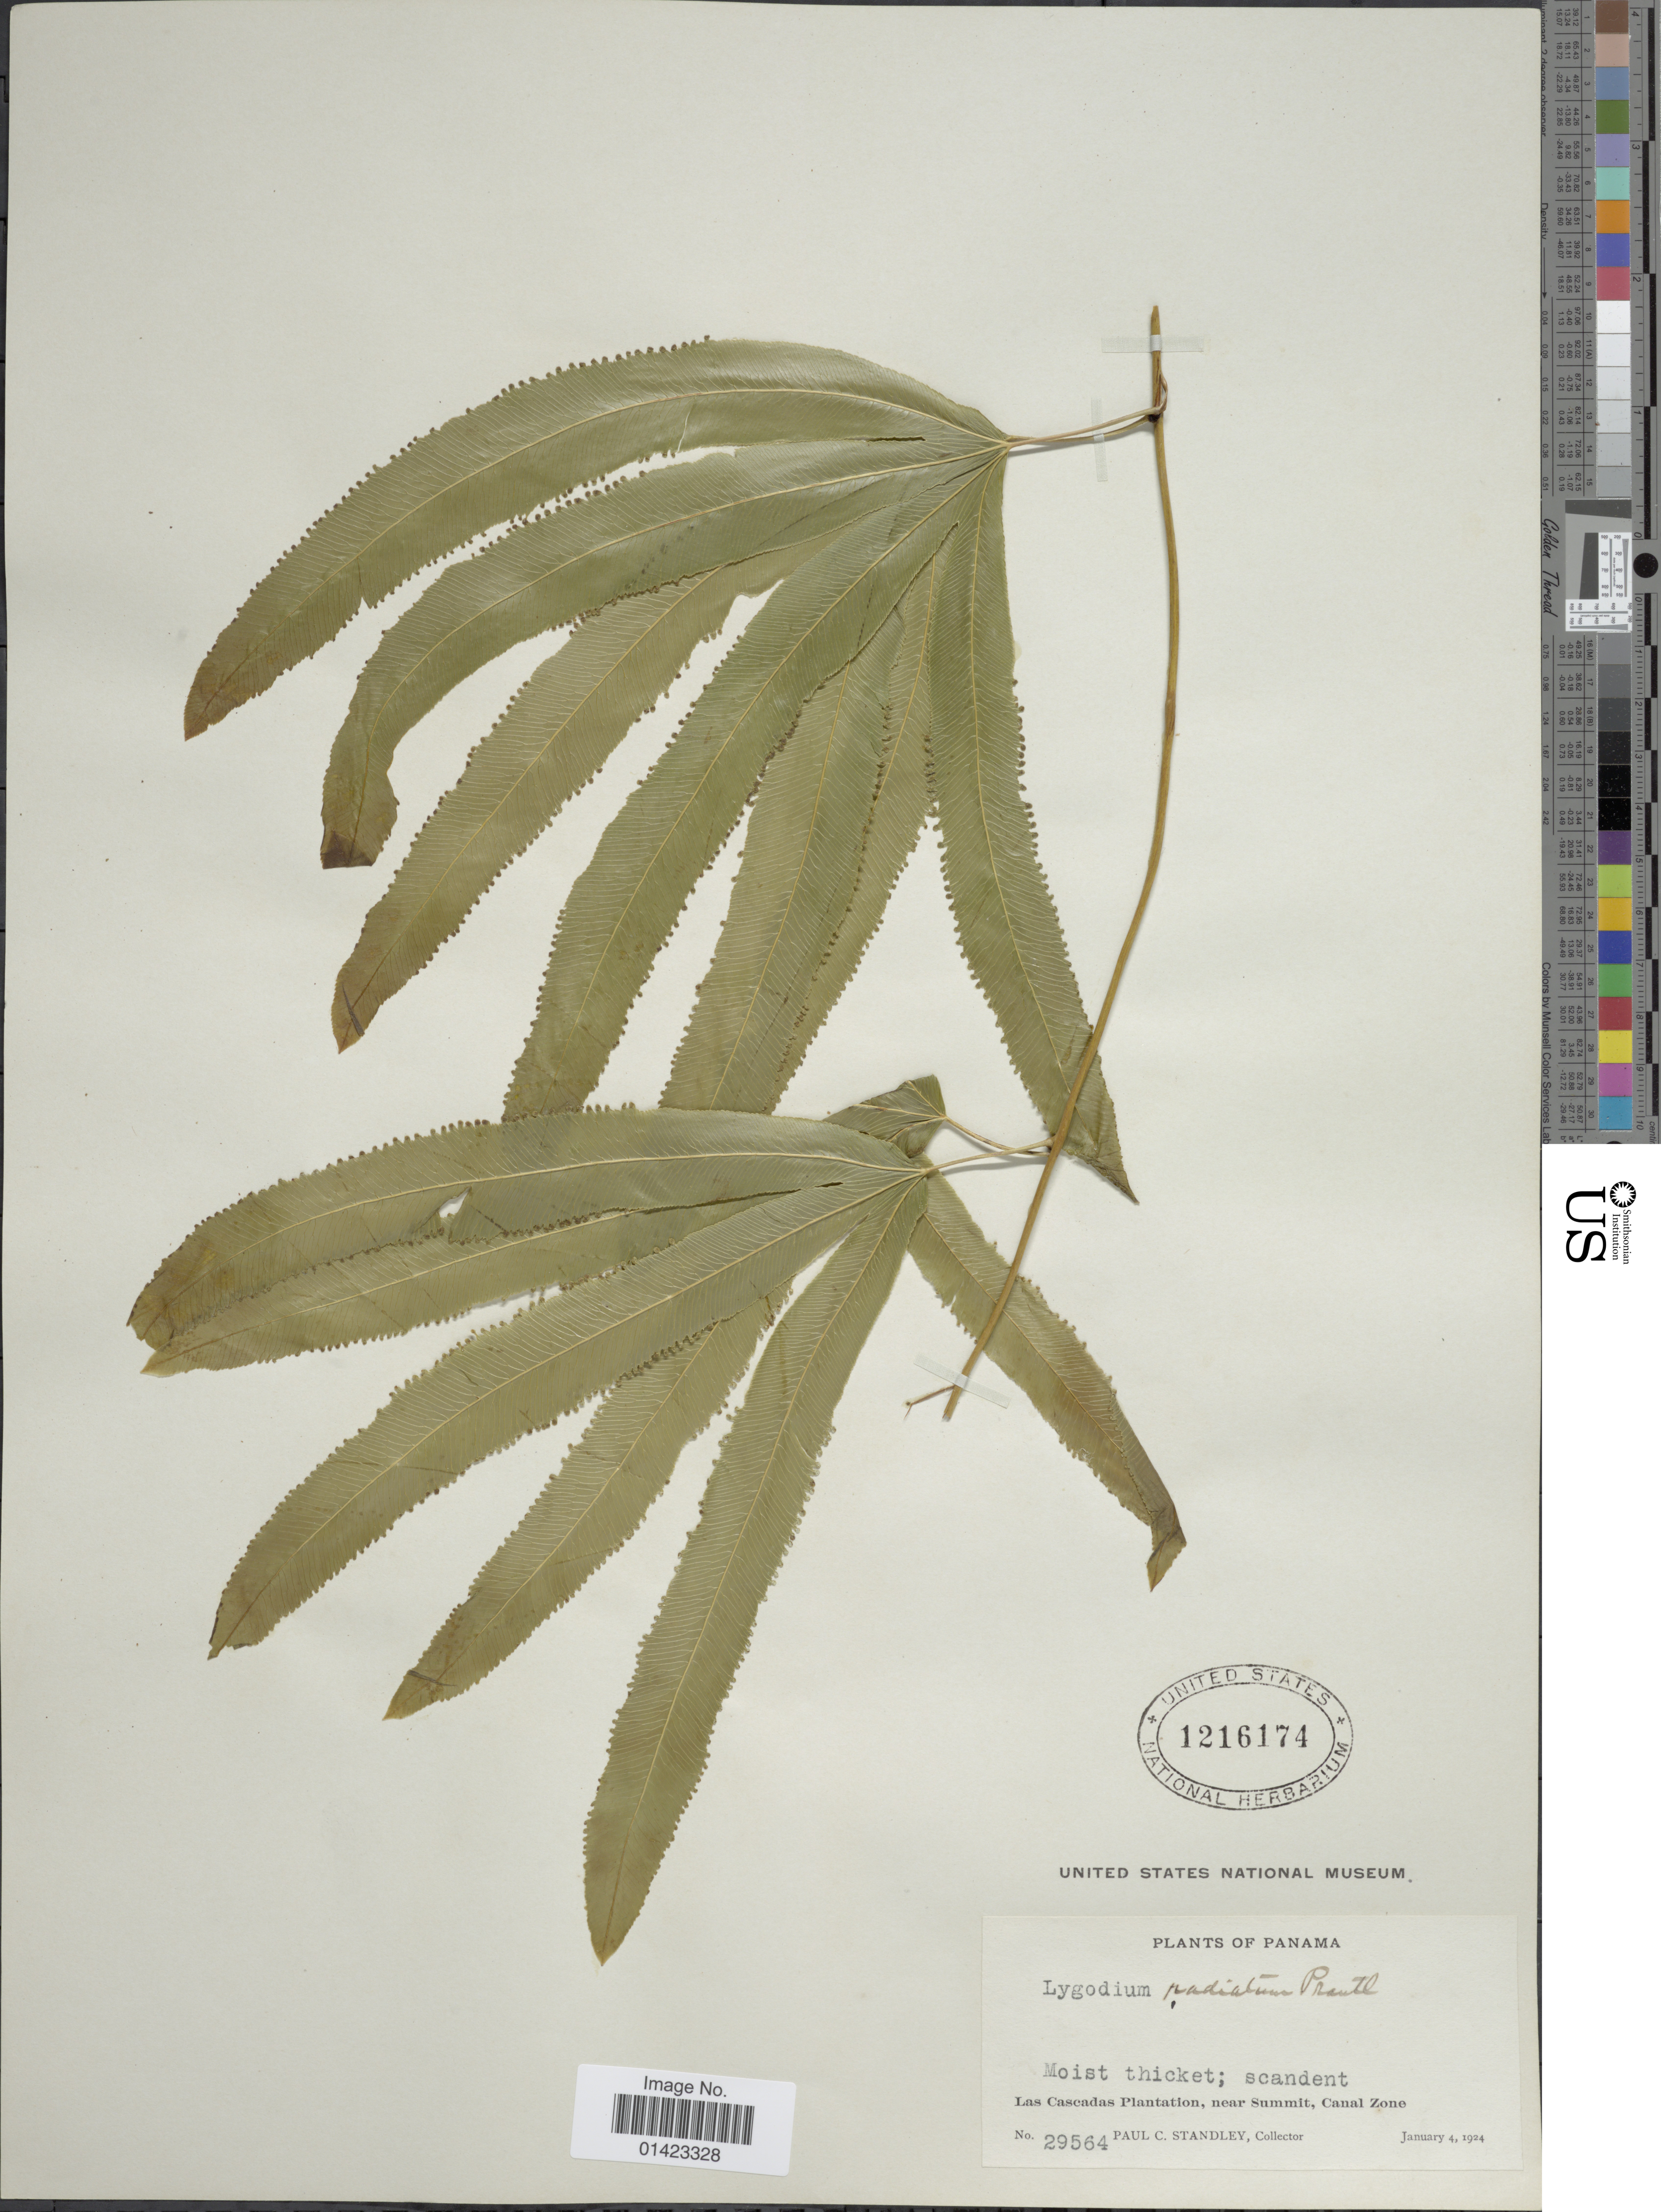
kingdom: Plantae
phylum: Tracheophyta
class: Polypodiopsida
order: Schizaeales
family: Lygodiaceae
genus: Lygodium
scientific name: Lygodium radiatum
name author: Prantl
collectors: P. C. Standley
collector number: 29564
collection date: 1924-01-04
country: Panama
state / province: Colón / Panamá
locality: Las Cascadas Plantation, near summit Canal Zone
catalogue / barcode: US 1216174